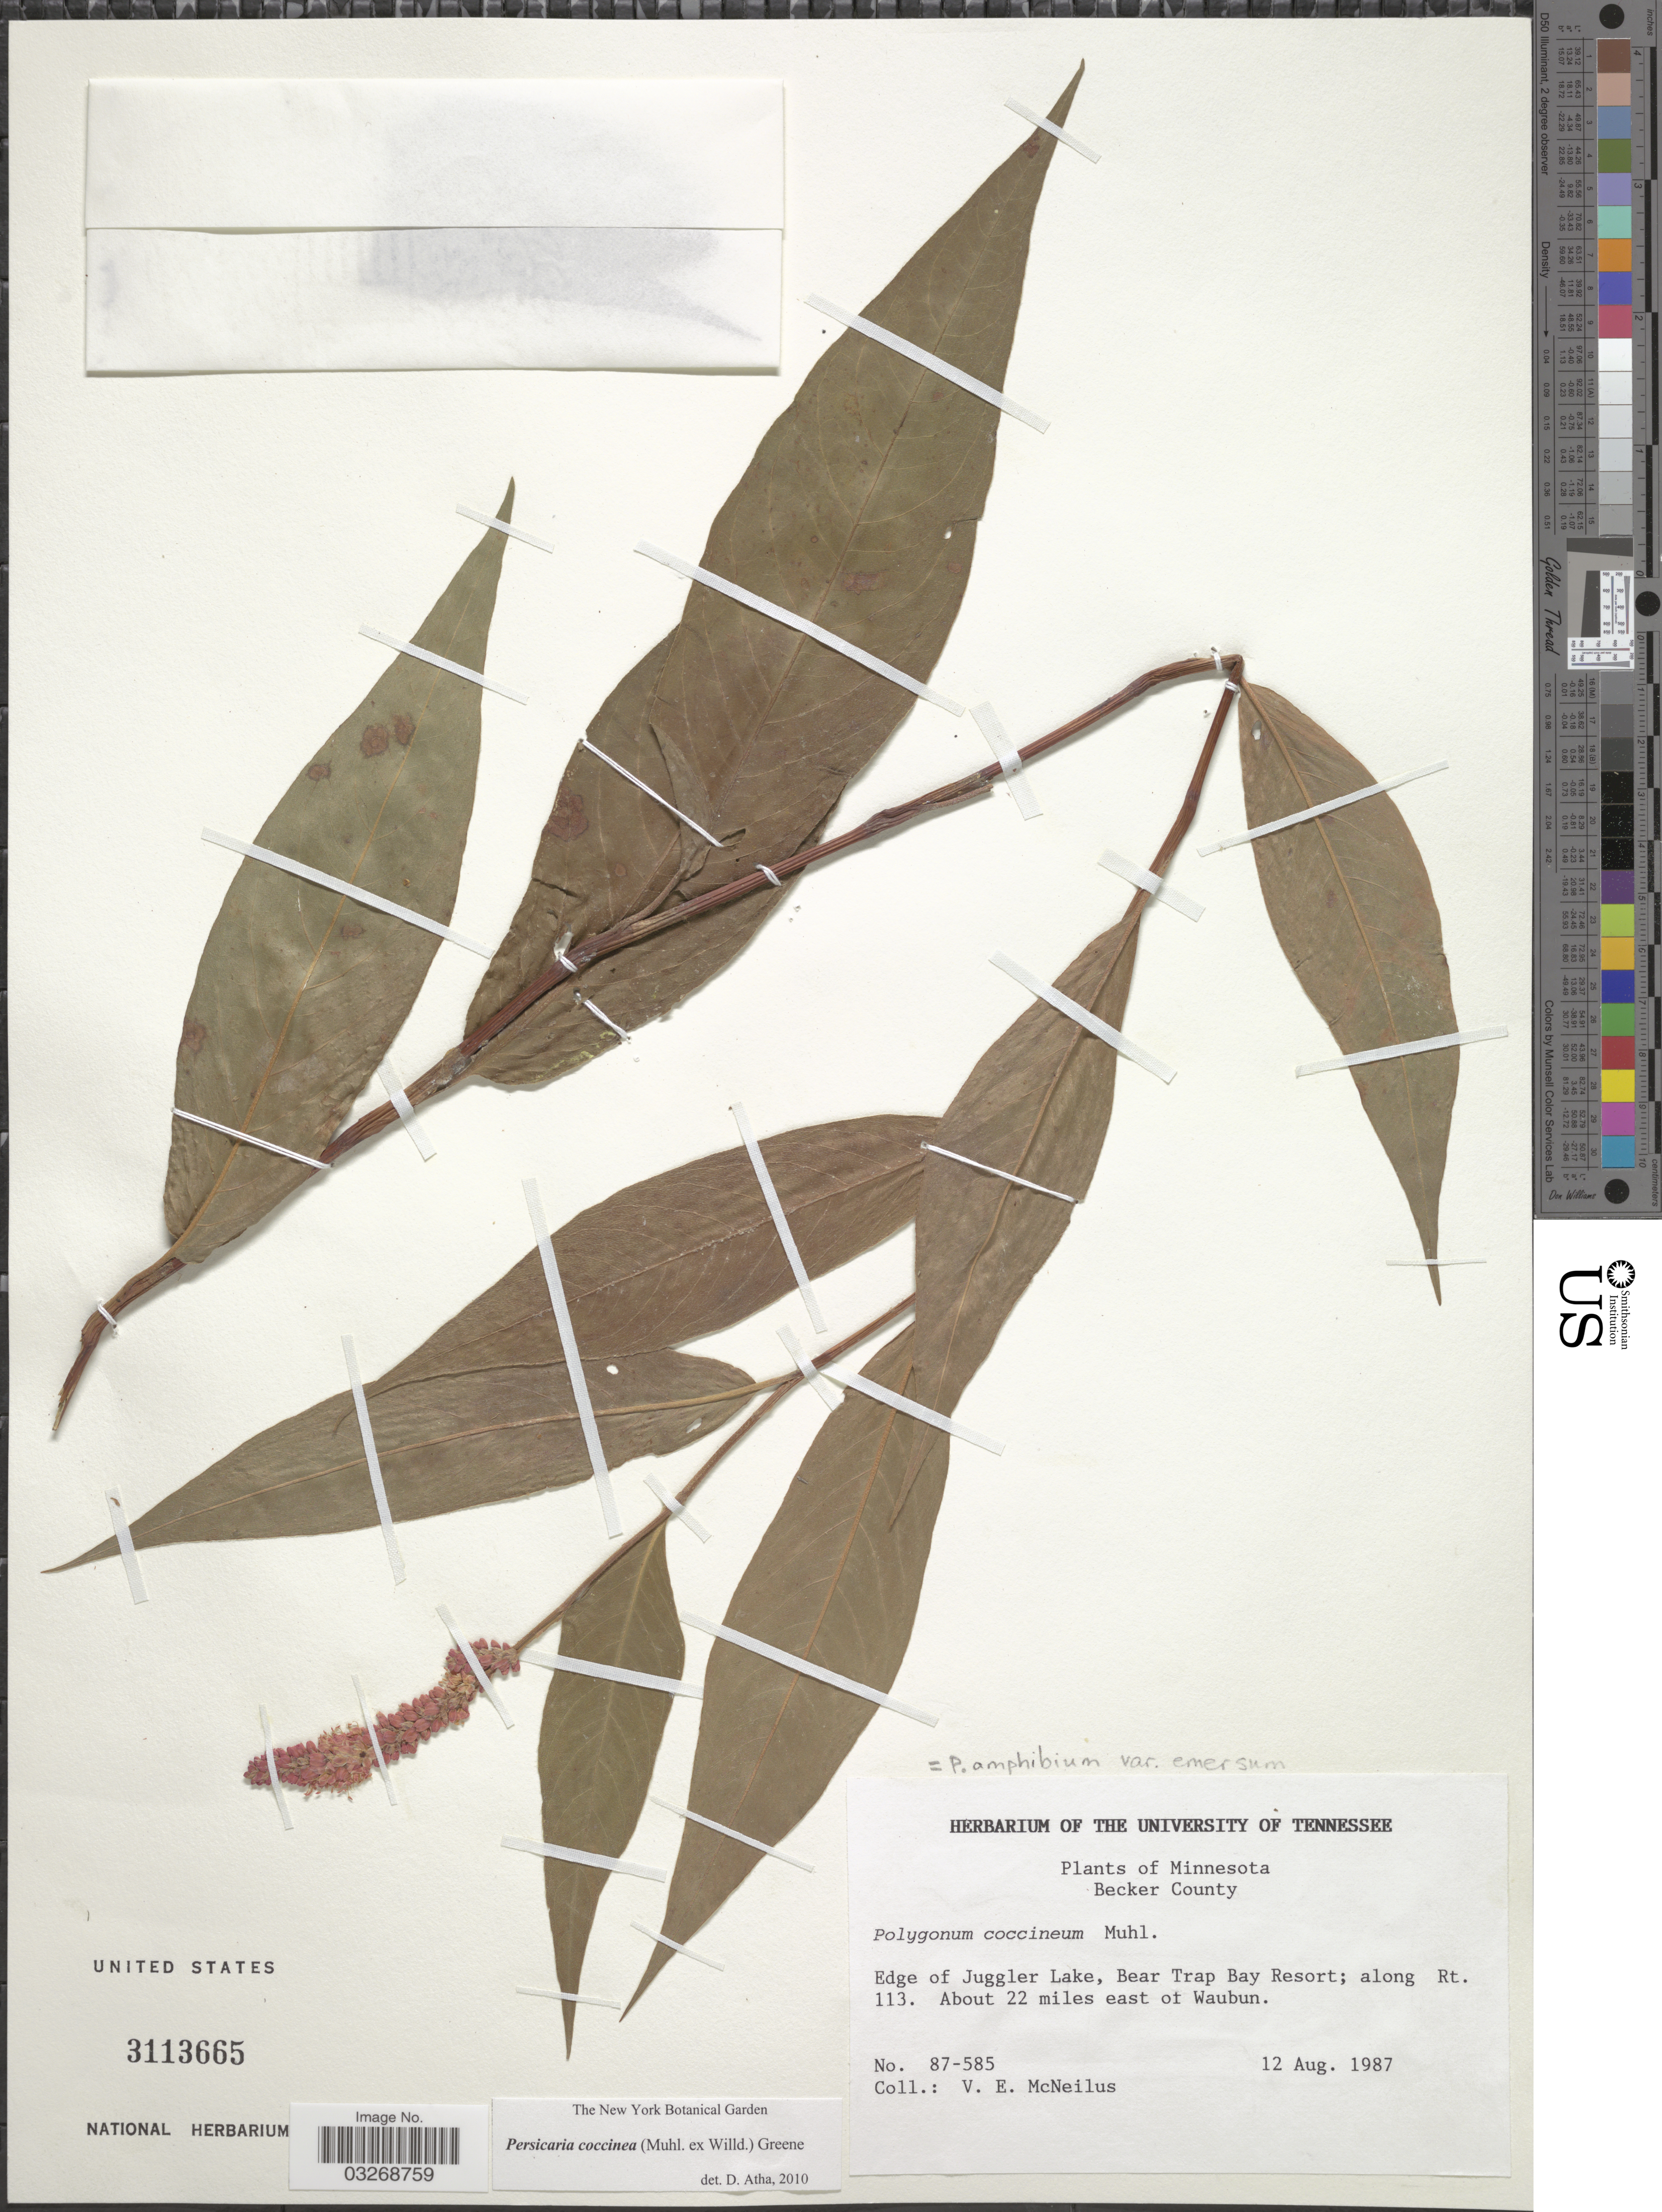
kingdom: Plantae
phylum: Tracheophyta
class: Magnoliopsida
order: Caryophyllales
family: Polygonaceae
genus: Persicaria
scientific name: Persicaria coccinea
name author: (Muhl. ex Willd.) Greene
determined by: Atha, D. E.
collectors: V. Mcneilus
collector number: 87-585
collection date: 1987-08-12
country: United States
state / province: Minnesota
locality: Becker County. Edge of Juggler Lake, Bear Trap Bay Resort; along Rt. 113. About 22 miles east of Waubun.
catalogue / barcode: US 3113665